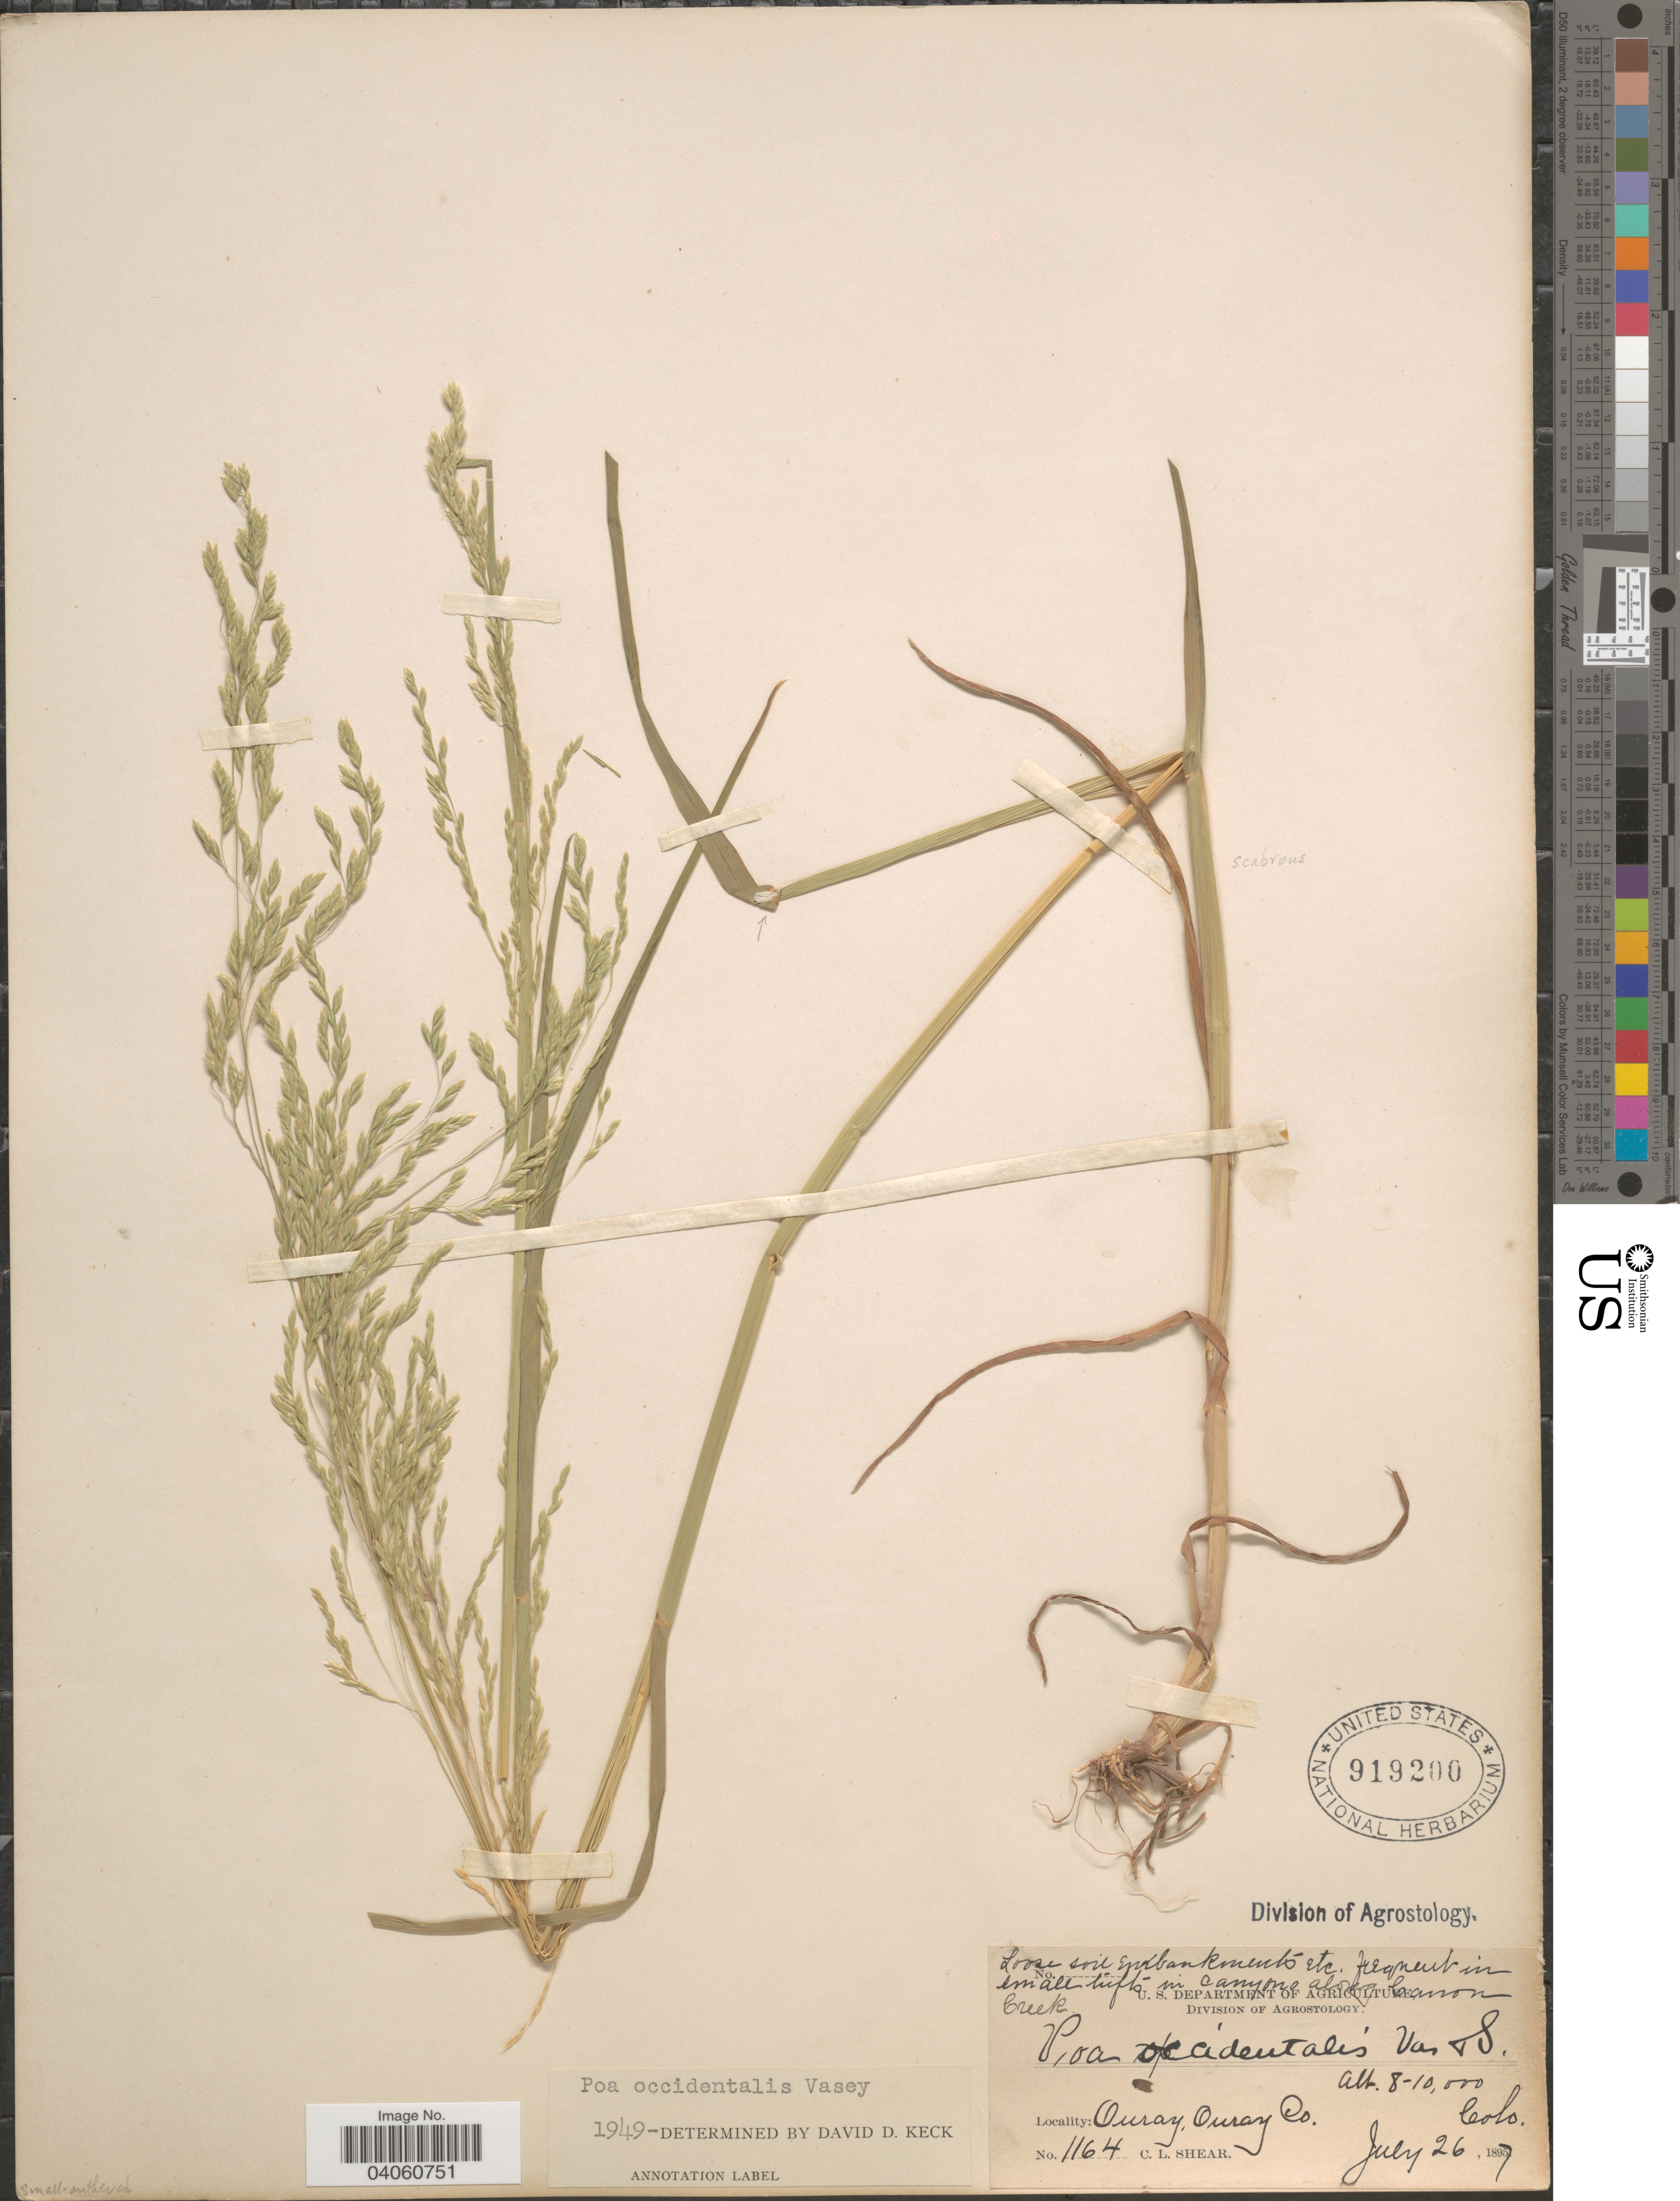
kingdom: Plantae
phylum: Tracheophyta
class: Liliopsida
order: Poales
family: Poaceae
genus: Poa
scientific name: Poa occidentalis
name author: (Vasey) Vasey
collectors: C. L. Shear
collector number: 1164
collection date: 1897-07-26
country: United States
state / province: Colorado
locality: Onray, Onray Co.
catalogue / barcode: US 919200